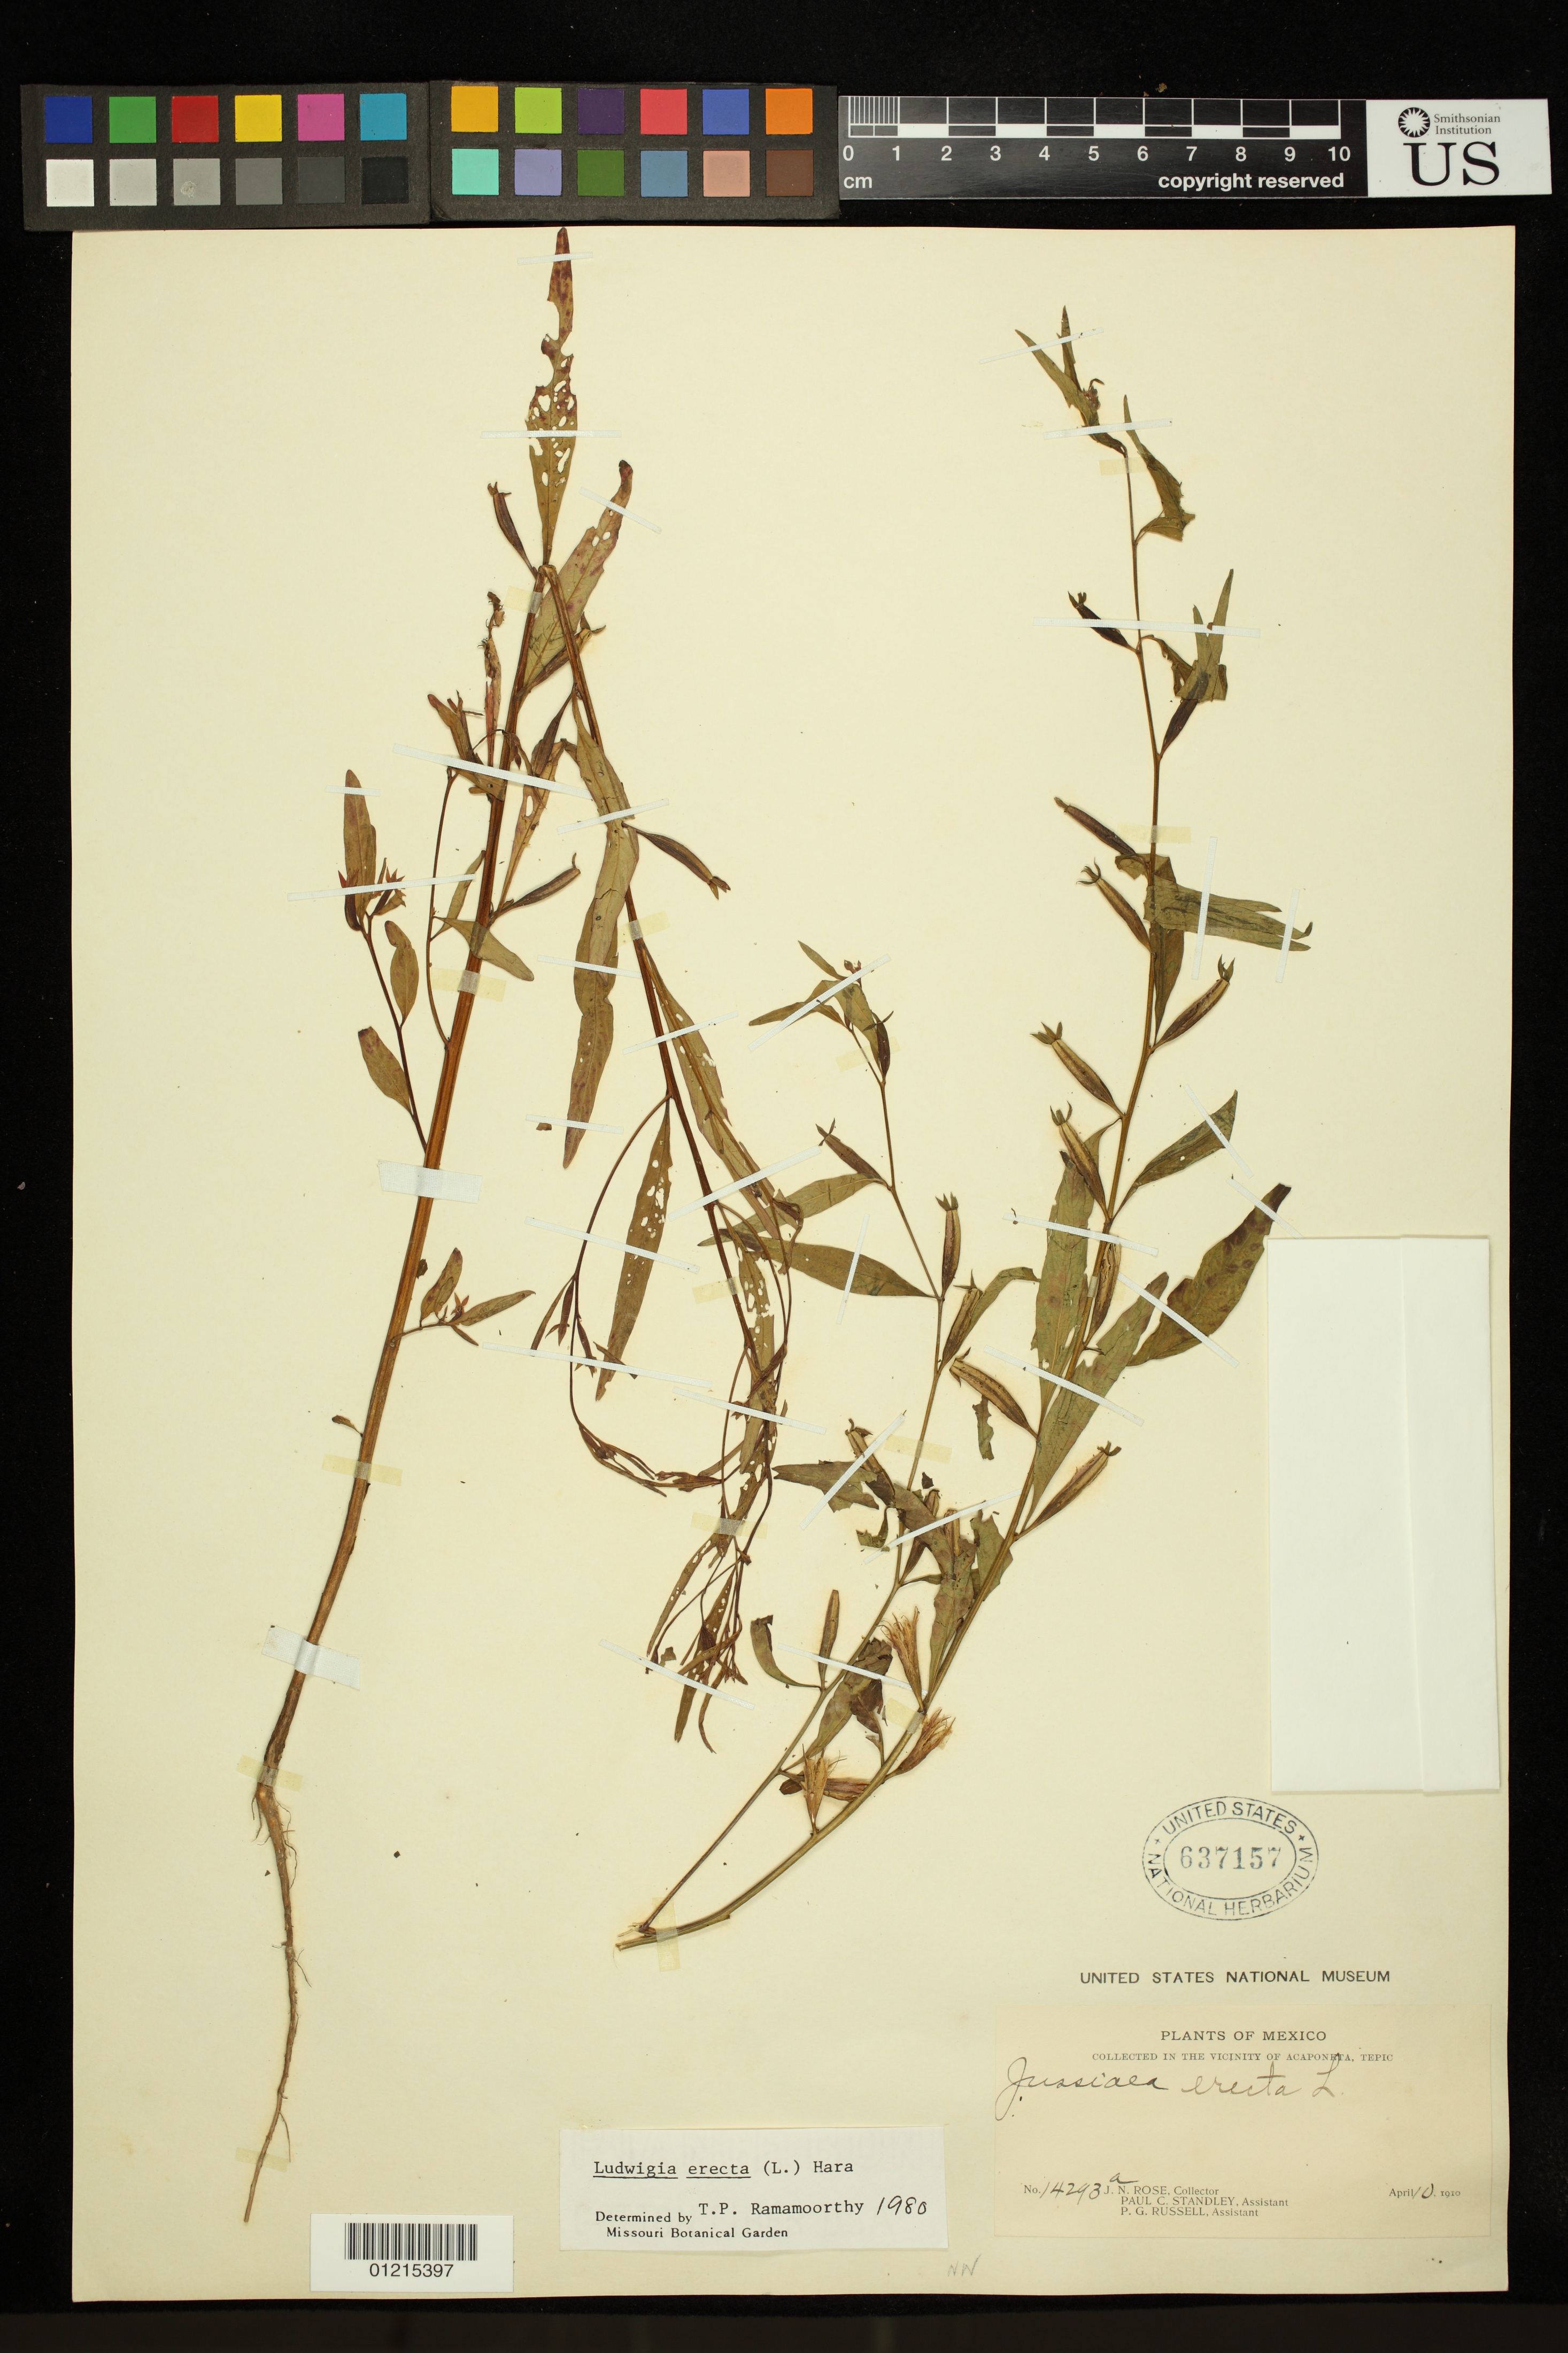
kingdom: Plantae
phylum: Tracheophyta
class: Magnoliopsida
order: Myrtales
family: Onagraceae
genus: Ludwigia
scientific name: Ludwigia erecta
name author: (L.) H. Hara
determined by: Ramamoorthy, T. P.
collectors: J. N. Rose, P. C. Standley & P. G. Russell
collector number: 14293 a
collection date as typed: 10 Apr 1910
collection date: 1910-04-10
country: Mexico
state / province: Nayarit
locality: In the vicinity of Acaponeta, Tepic.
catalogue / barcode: US 637157